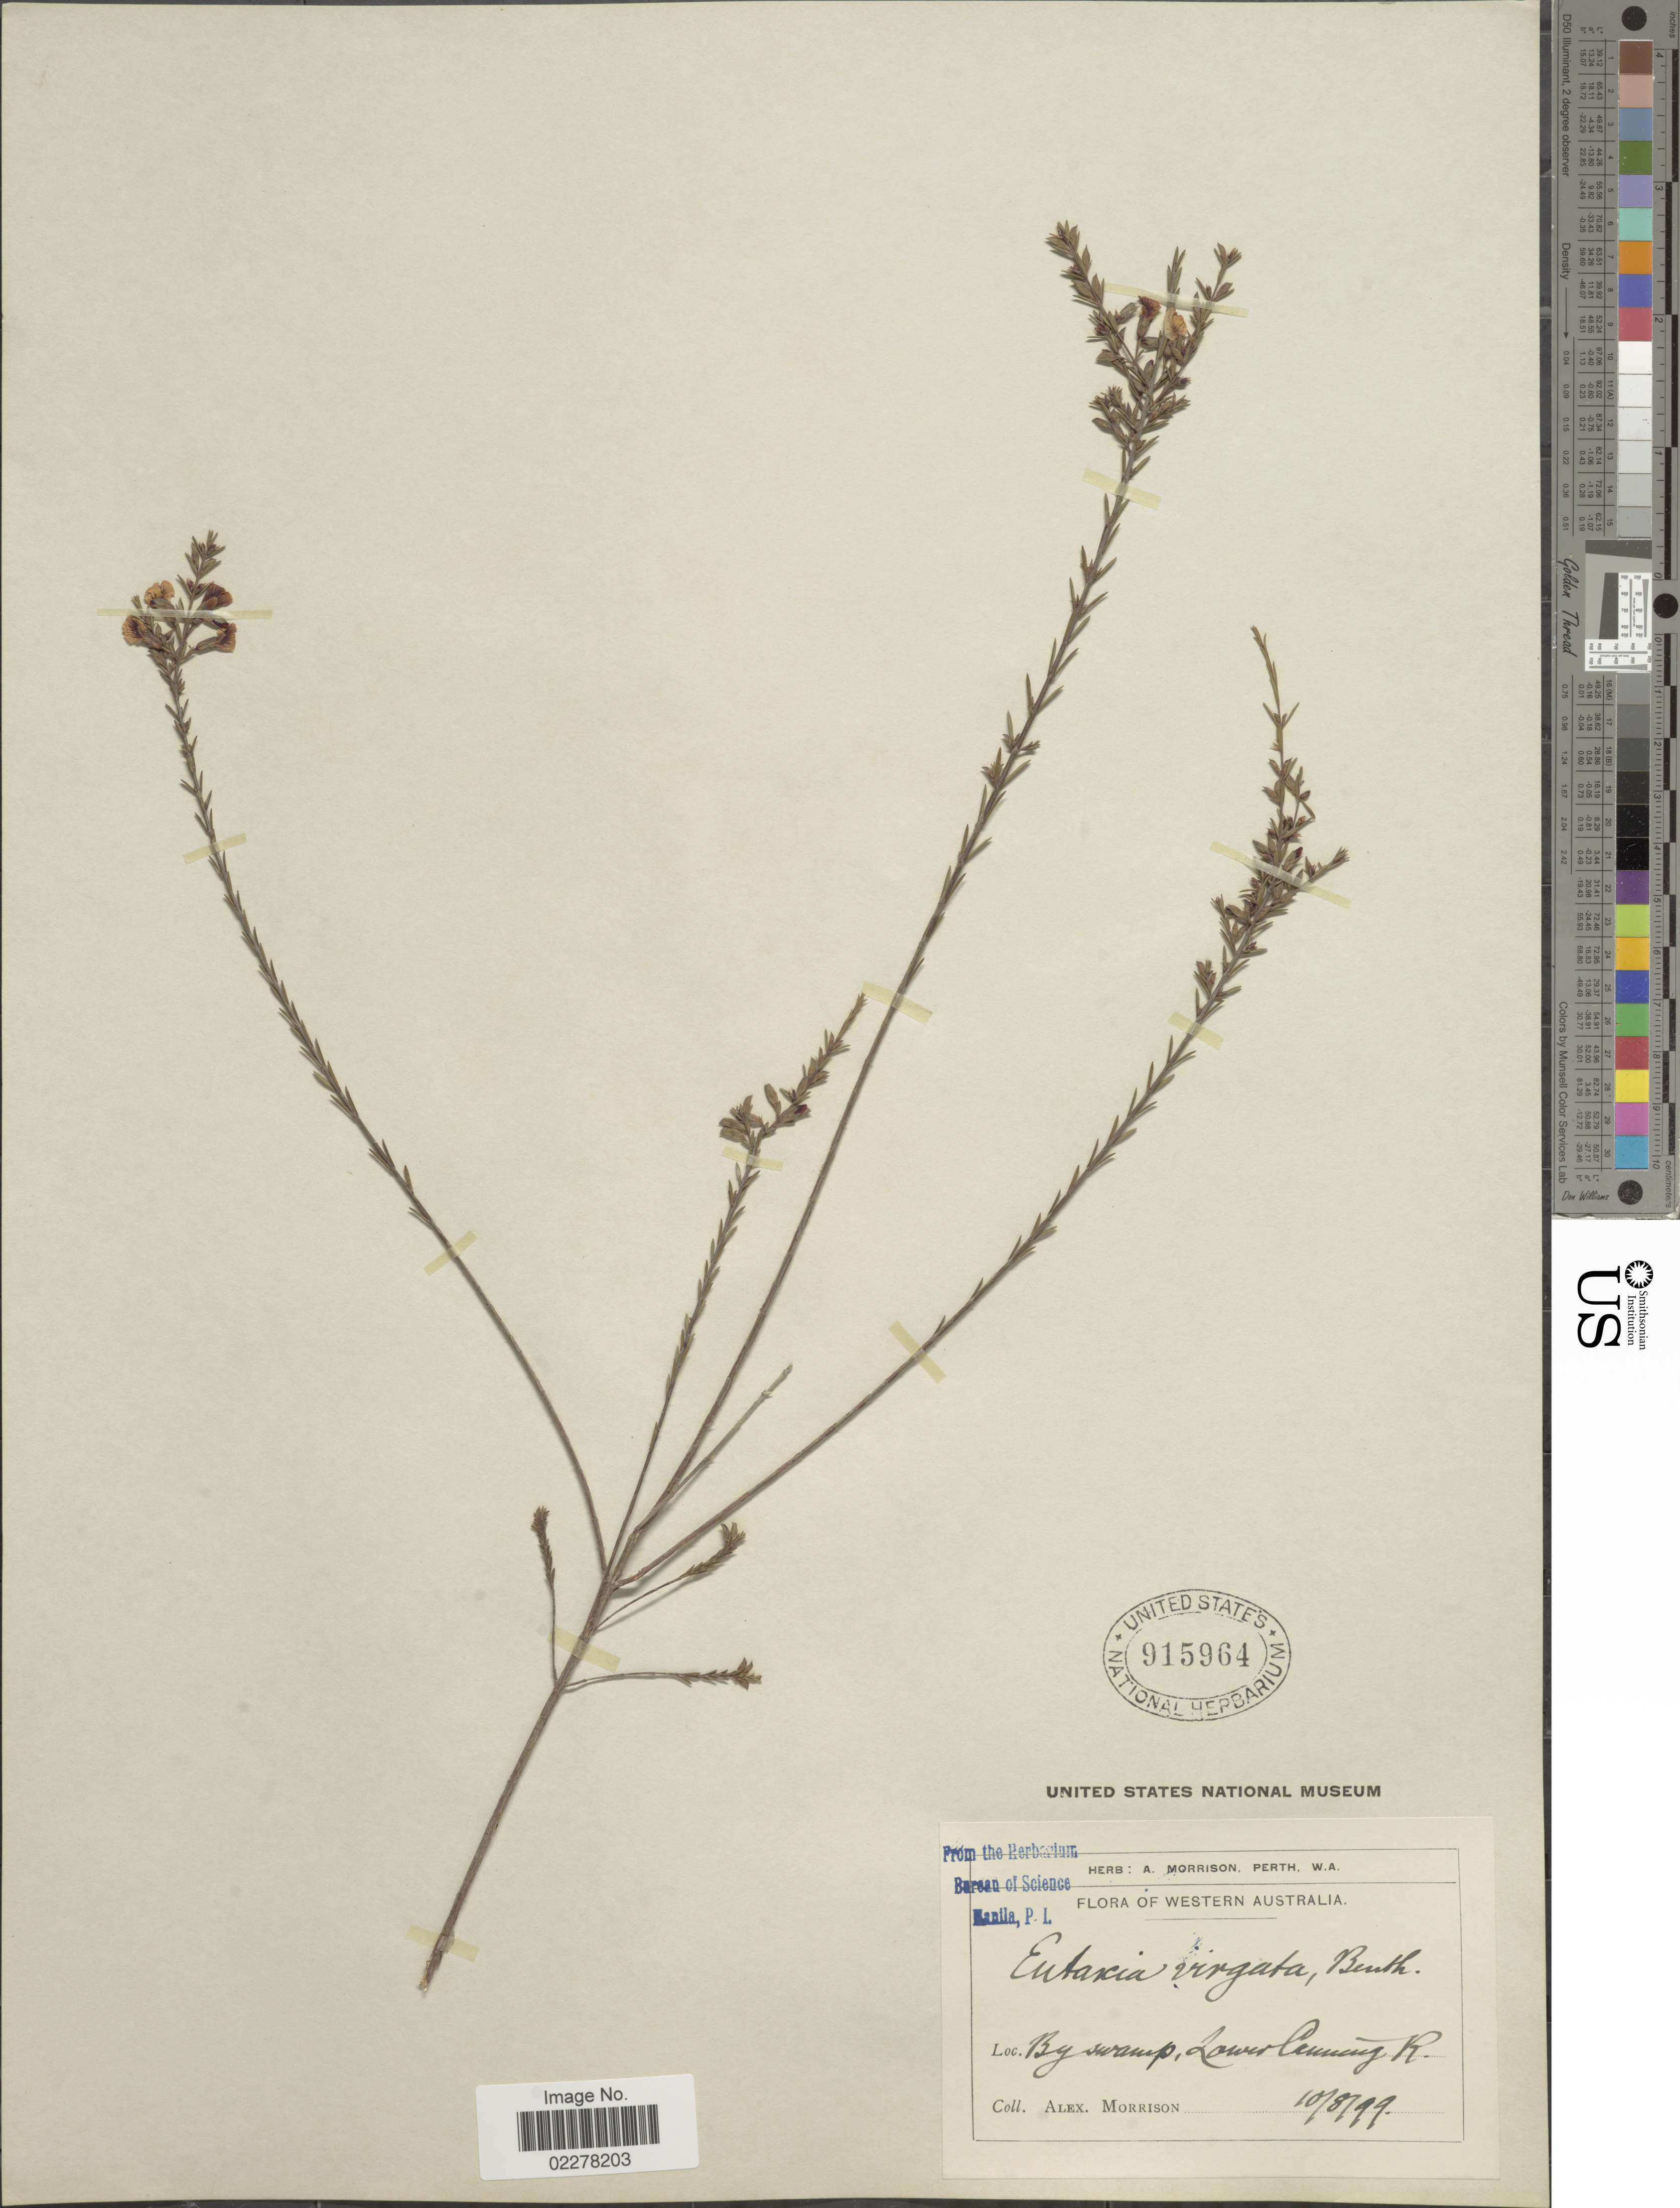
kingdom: Plantae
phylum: Tracheophyta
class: Magnoliopsida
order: Fabales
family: Fabaceae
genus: Eutaxia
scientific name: Eutaxia virgata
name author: Benth.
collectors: A. Morrison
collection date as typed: Transcribed d/m/y: 10/8/99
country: Australia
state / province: Western Australia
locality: By Swamp, Lower Canning R.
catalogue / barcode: US 915964